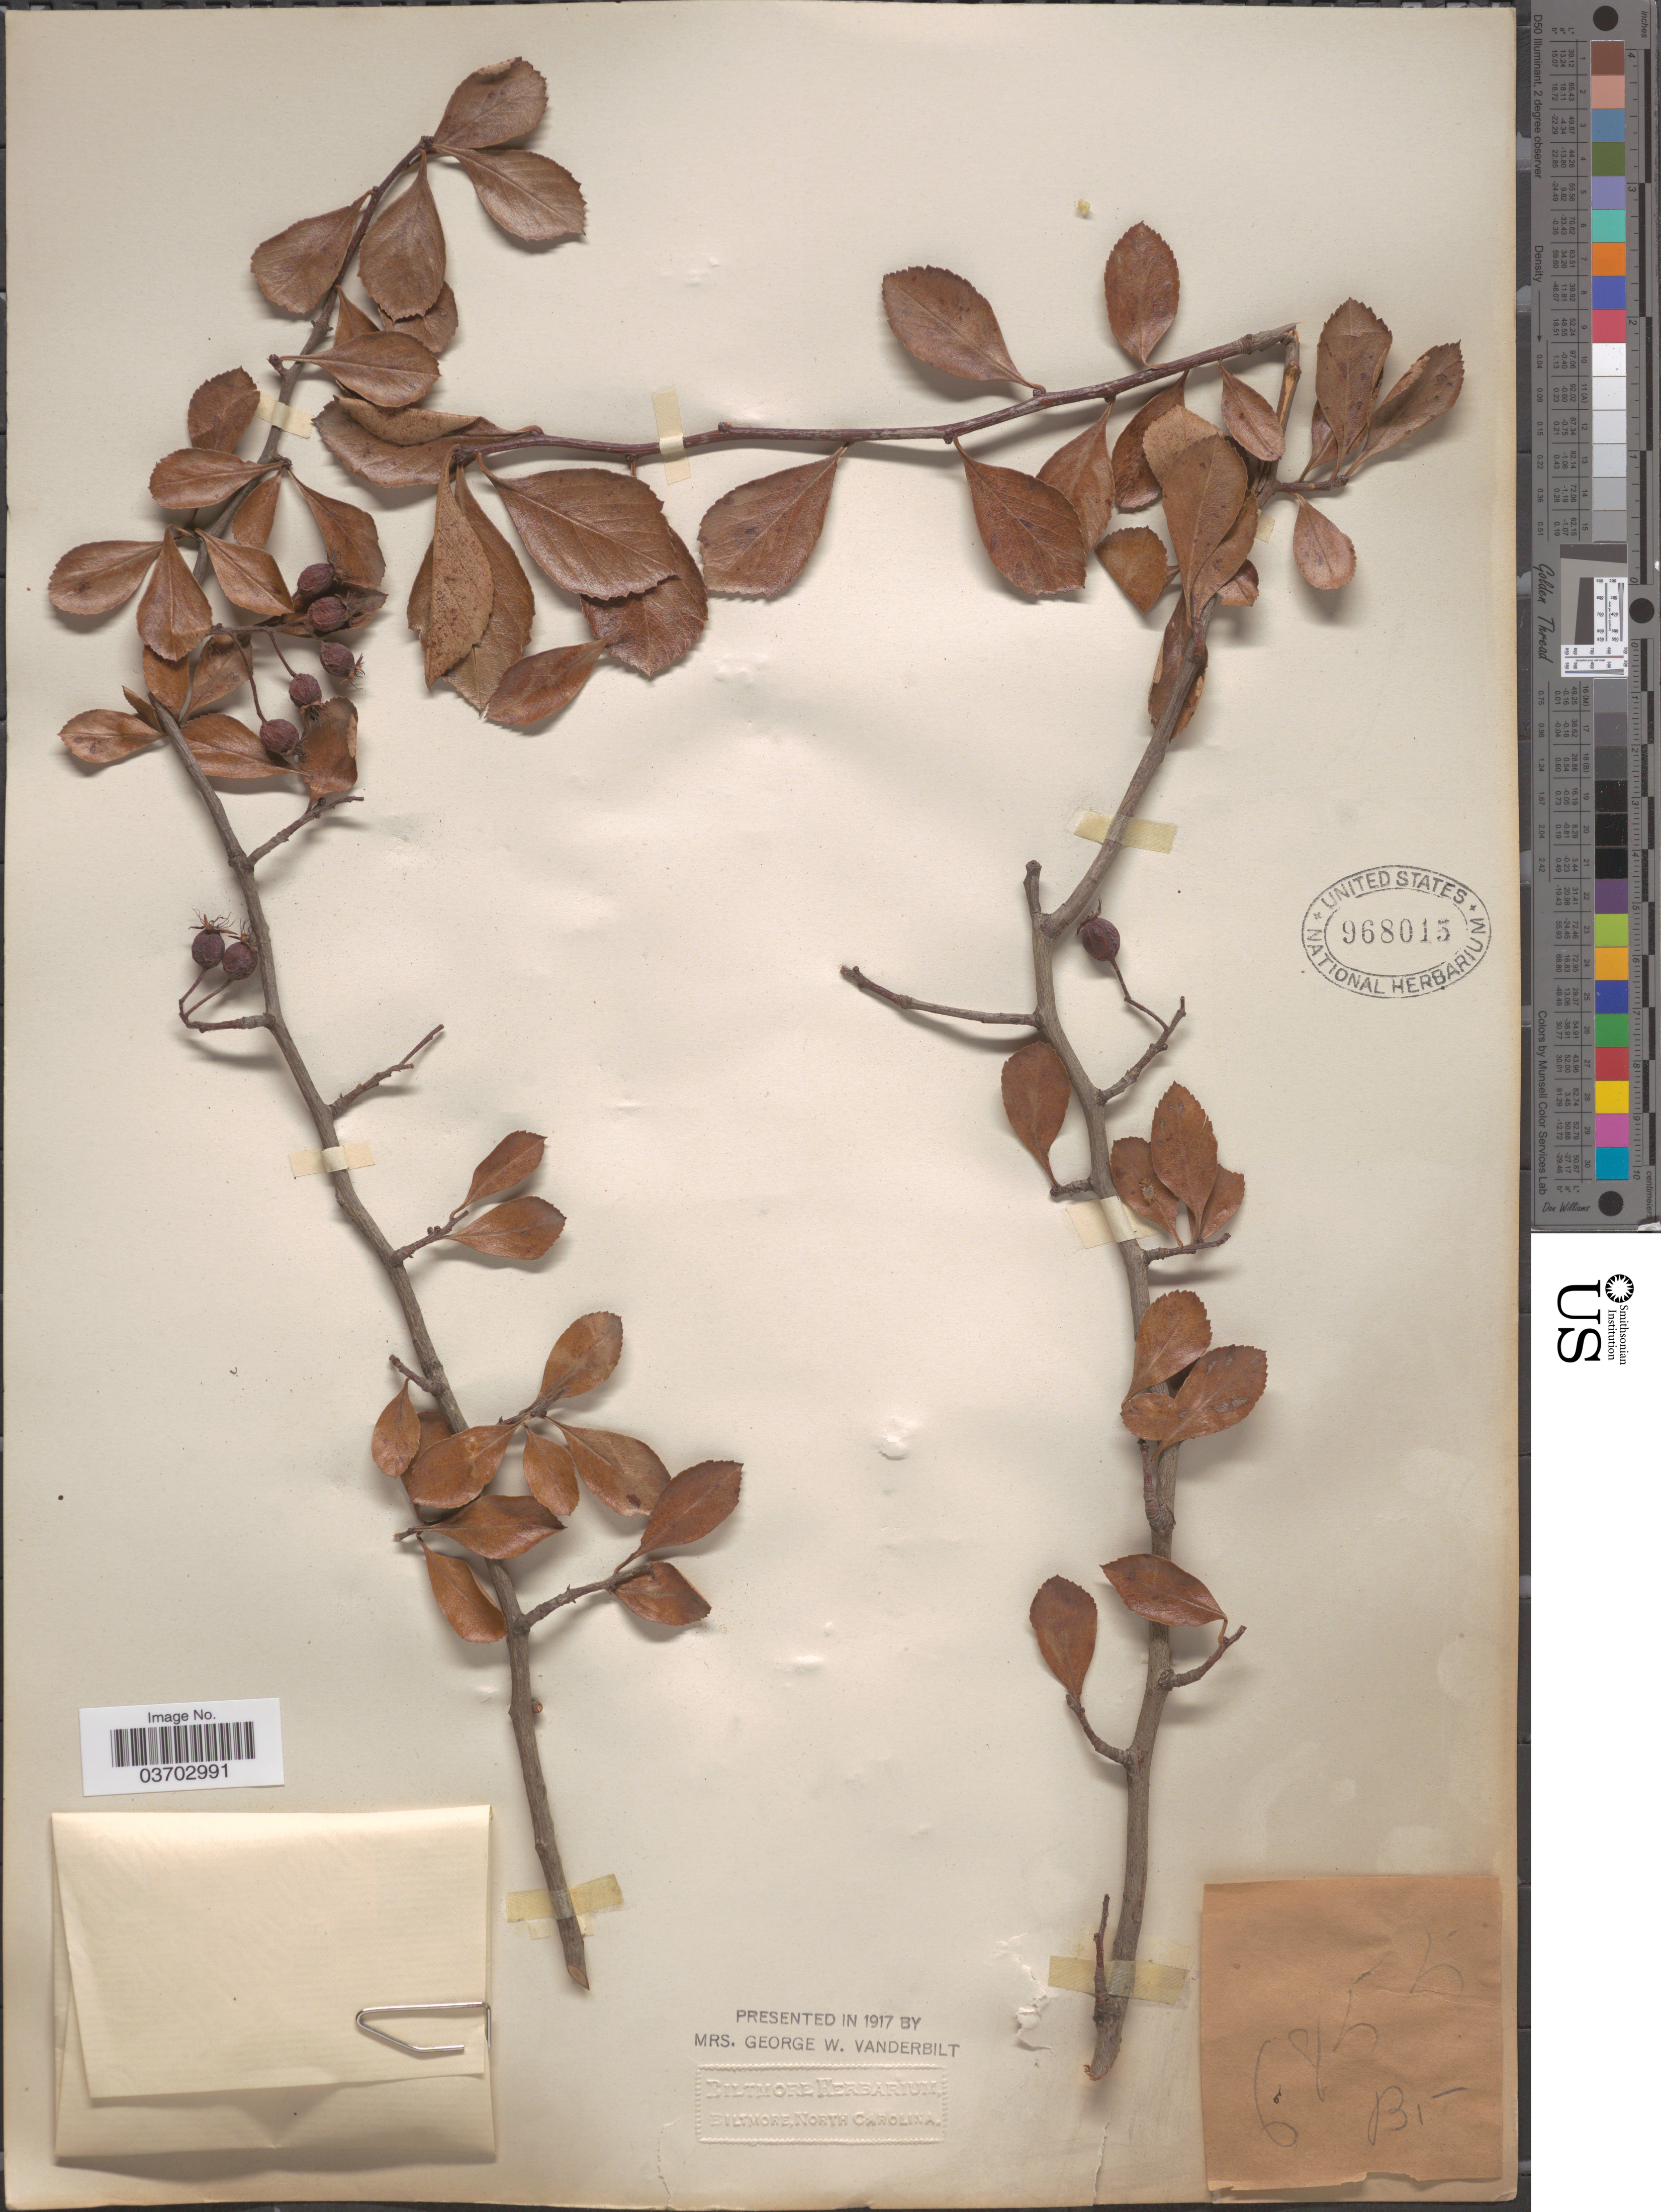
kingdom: Plantae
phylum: Tracheophyta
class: Magnoliopsida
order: Rosales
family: Rosaceae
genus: Crataegus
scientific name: Crataegus crus-galli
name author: L.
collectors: ex herb. Biltmore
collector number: B/6853*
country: United States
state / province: North Carolina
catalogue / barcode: US 968015